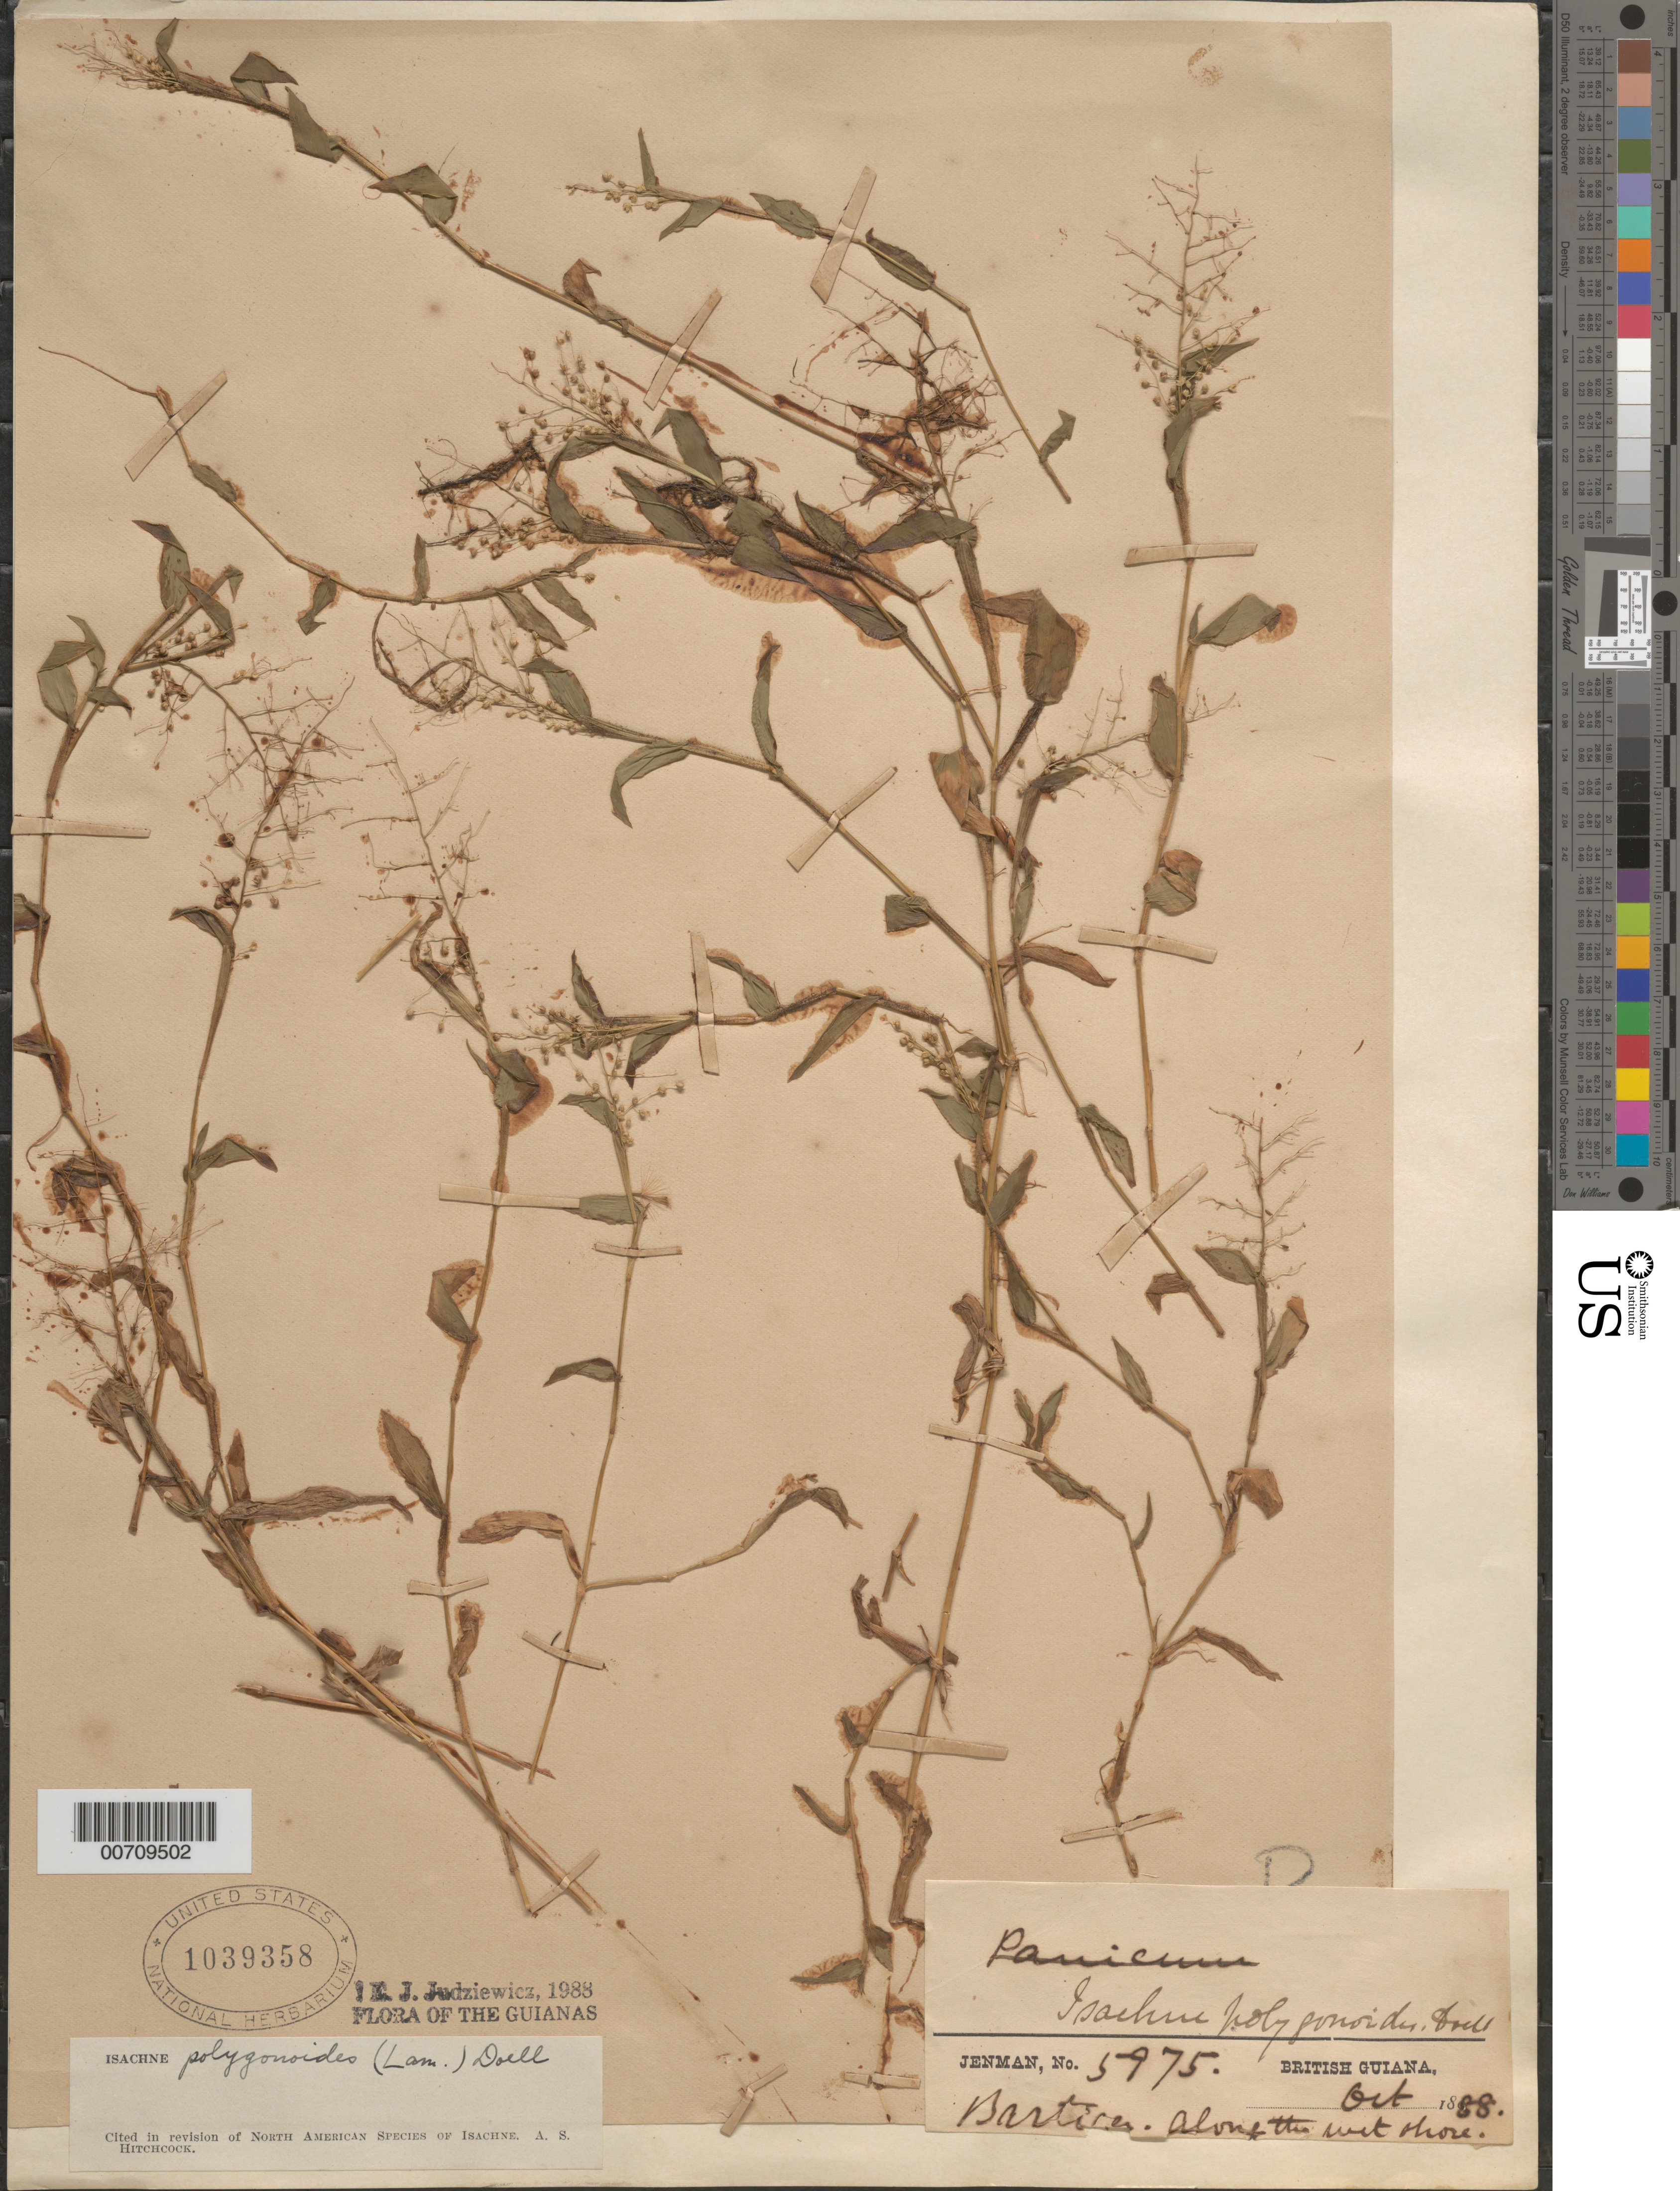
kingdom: Plantae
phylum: Tracheophyta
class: Liliopsida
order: Poales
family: Poaceae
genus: Isachne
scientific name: Isachne polygonoides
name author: (Lam.) Döll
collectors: -. Jenman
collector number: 5975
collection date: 1888-10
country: Guyana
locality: Guianas. British Guiana. Bartica. Along the wet shore.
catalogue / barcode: US 1039358